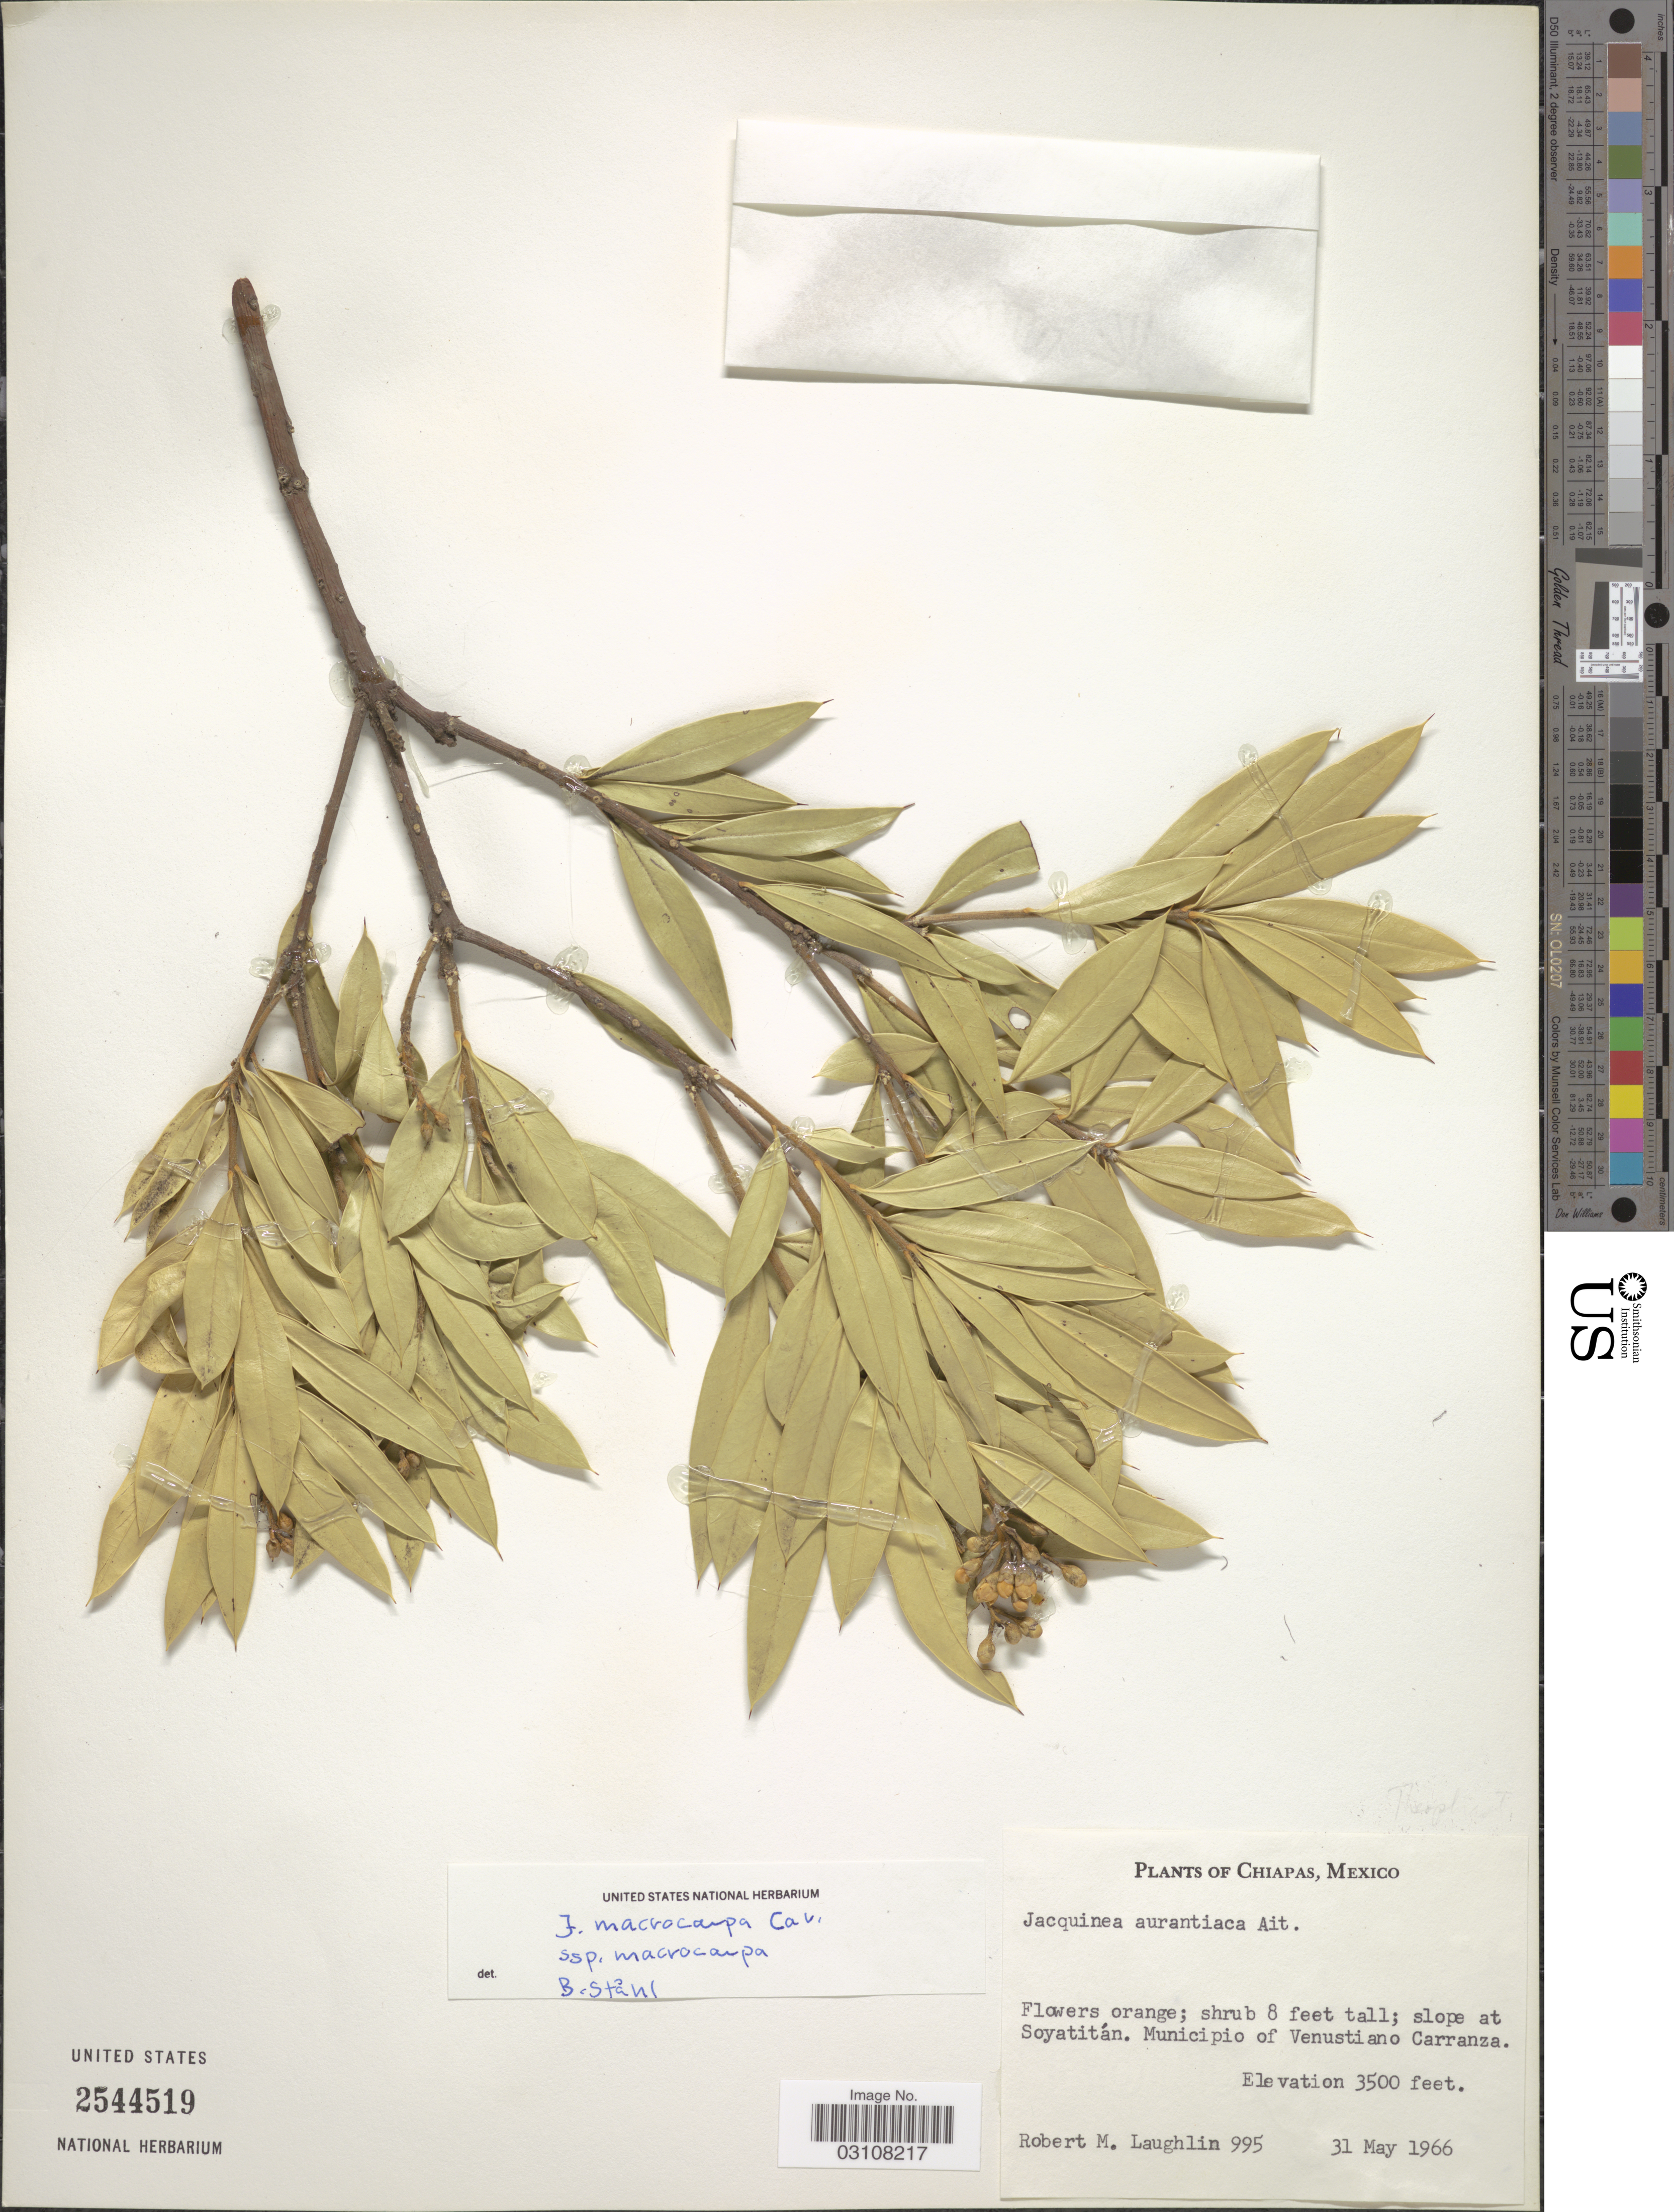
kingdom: Plantae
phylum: Tracheophyta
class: Magnoliopsida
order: Ericales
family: Primulaceae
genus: Jacquinia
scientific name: Jacquinia macrocarpa subsp. macrocarpa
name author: Cav.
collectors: R. M. Laughlin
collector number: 995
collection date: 1966-05-31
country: Mexico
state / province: Chiapas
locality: Slope at Soyatitán. Municipio of Venustiano Carranza.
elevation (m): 1067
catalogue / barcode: US 2544519